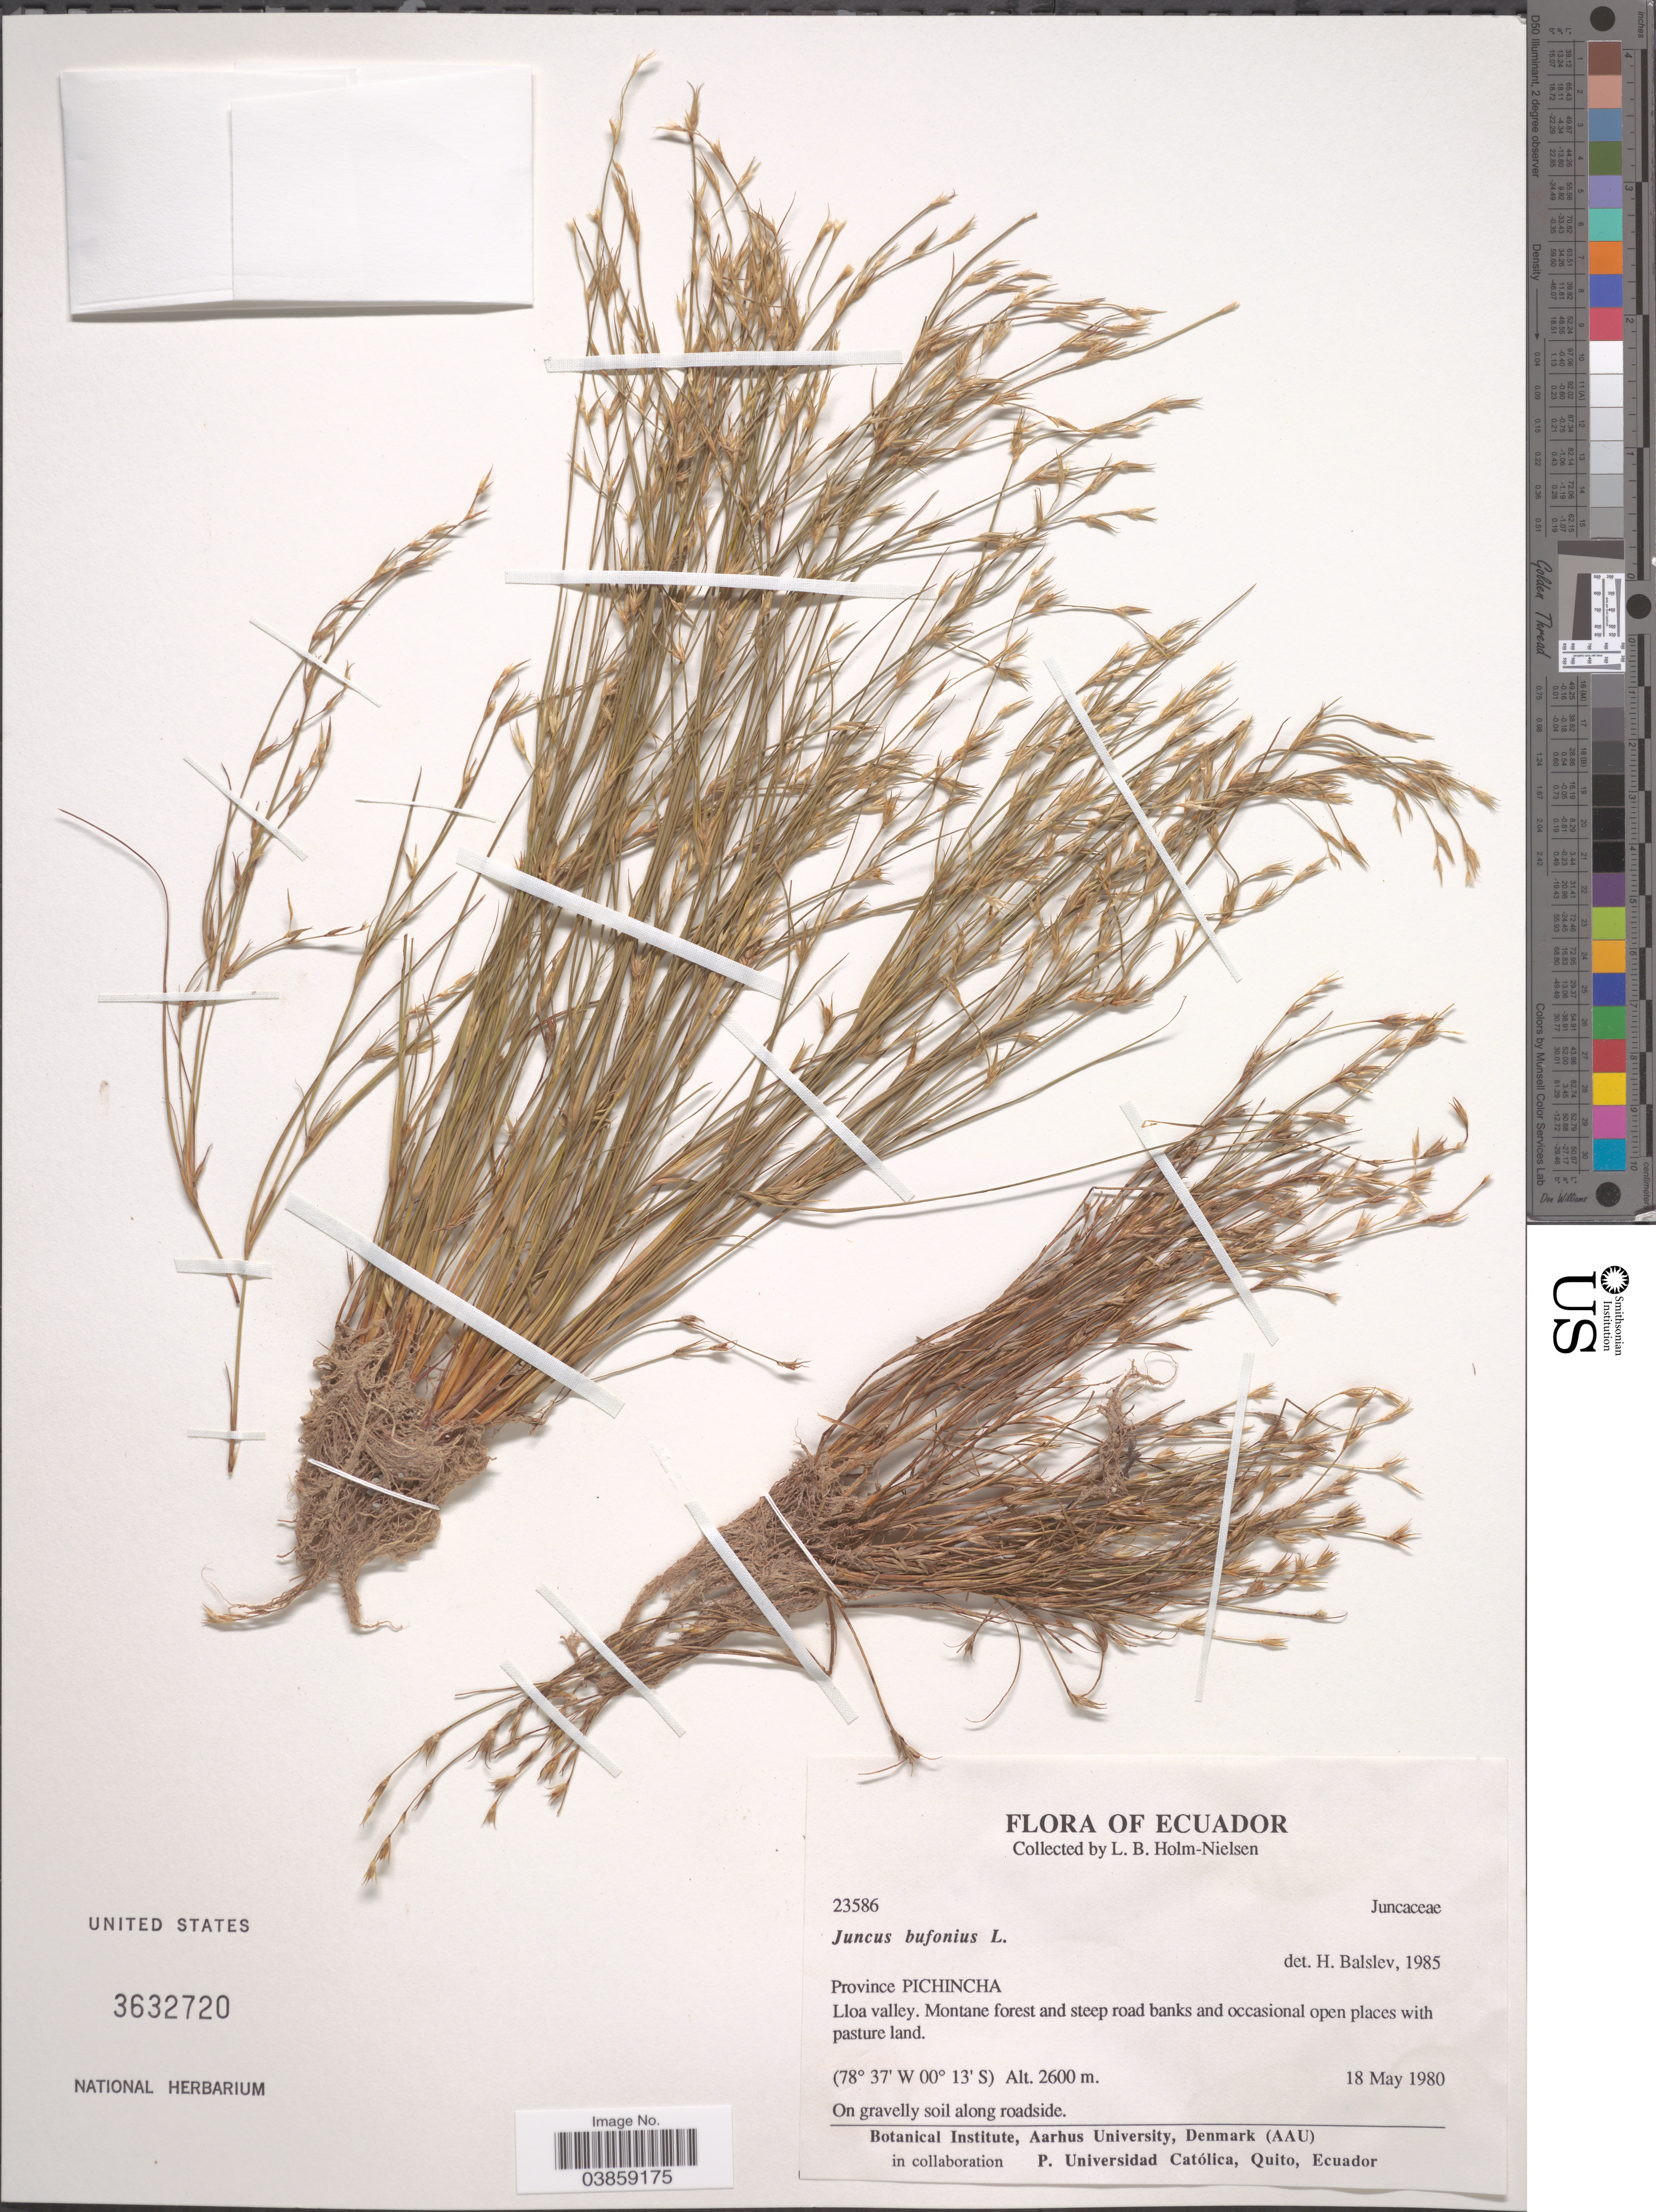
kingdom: Plantae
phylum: Tracheophyta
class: Liliopsida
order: Poales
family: Juncaceae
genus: Juncus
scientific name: Juncus bufonius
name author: L.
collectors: L. B. Holm-Nielsen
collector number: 23586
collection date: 1980-05-18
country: Ecuador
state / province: Pichincha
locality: Lloa valley.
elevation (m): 2600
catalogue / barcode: US 3632720